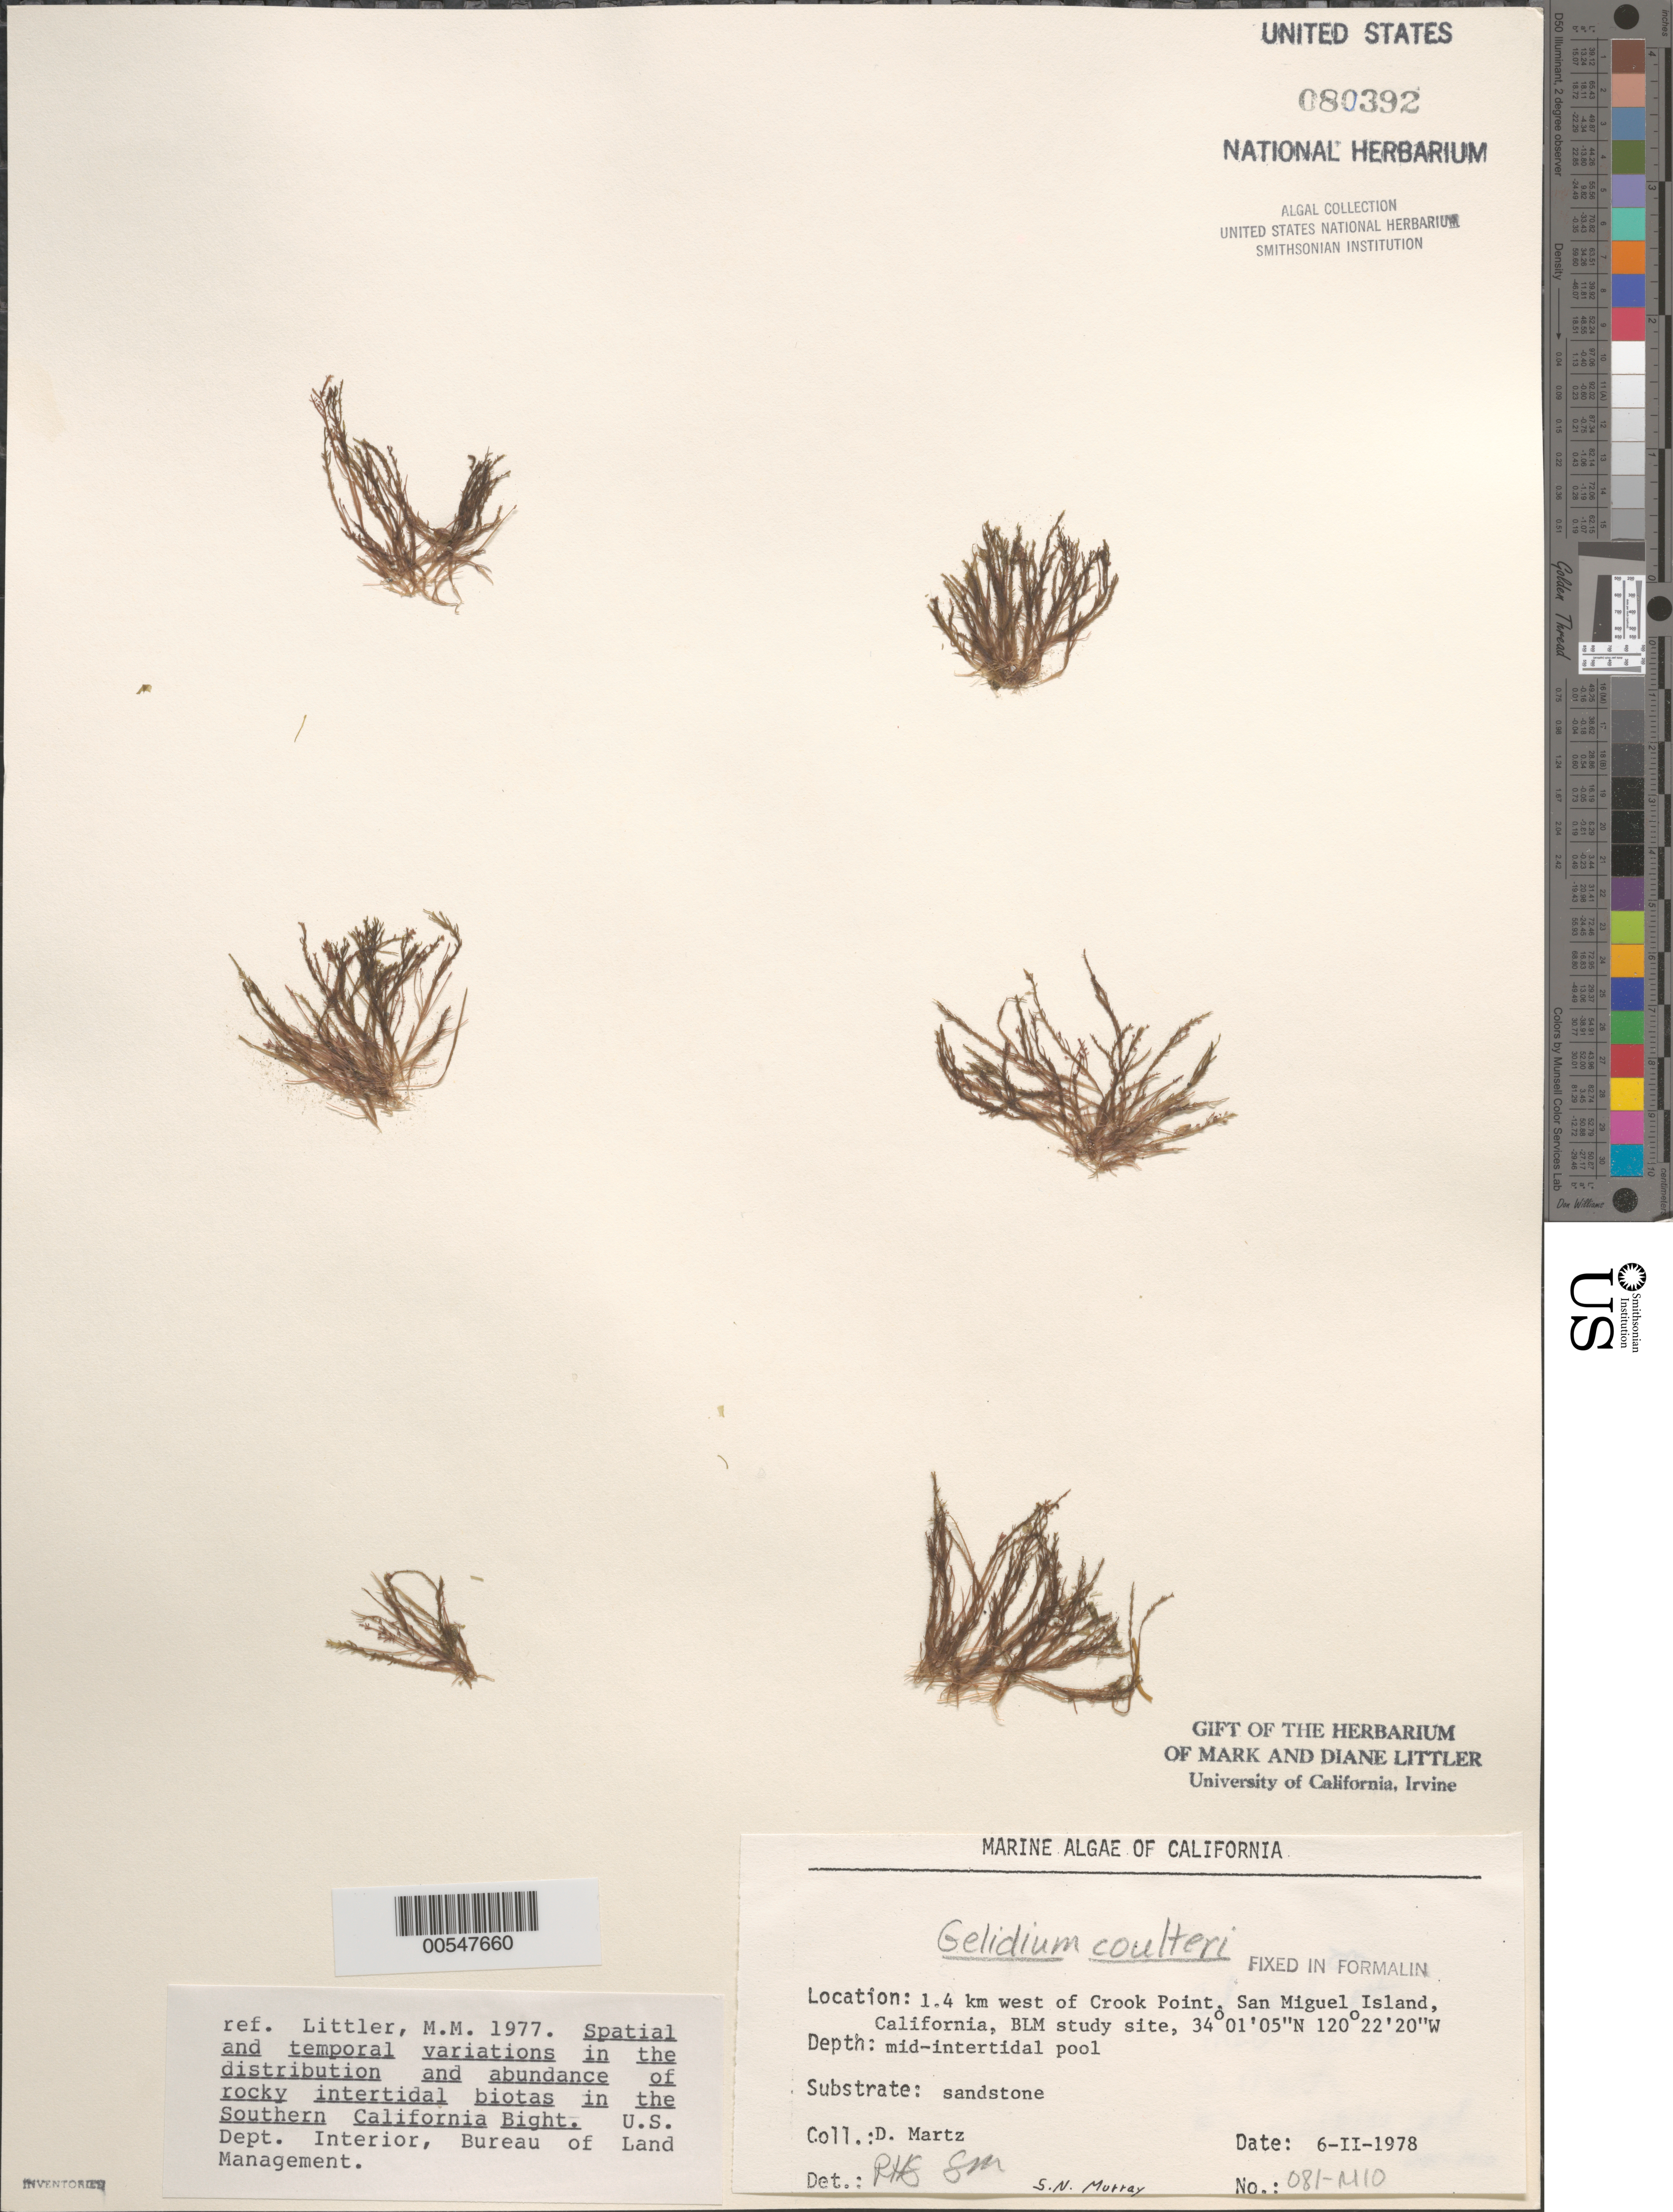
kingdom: Plantae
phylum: Rhodophyta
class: Florideophyceae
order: Gelidiales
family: Gelidiaceae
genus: Gelidium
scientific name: Gelidium coulteri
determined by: Sims, Robert H.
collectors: D. Martz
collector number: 081-mio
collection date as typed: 06 Feb 1978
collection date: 1978-02-06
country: United States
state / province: California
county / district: Santa Barbara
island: San Miguel Island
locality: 1.4 km north of Crook Point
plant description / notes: BLM-SOCALBIGHT Rocky Intertidal Survey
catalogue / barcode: US 80392